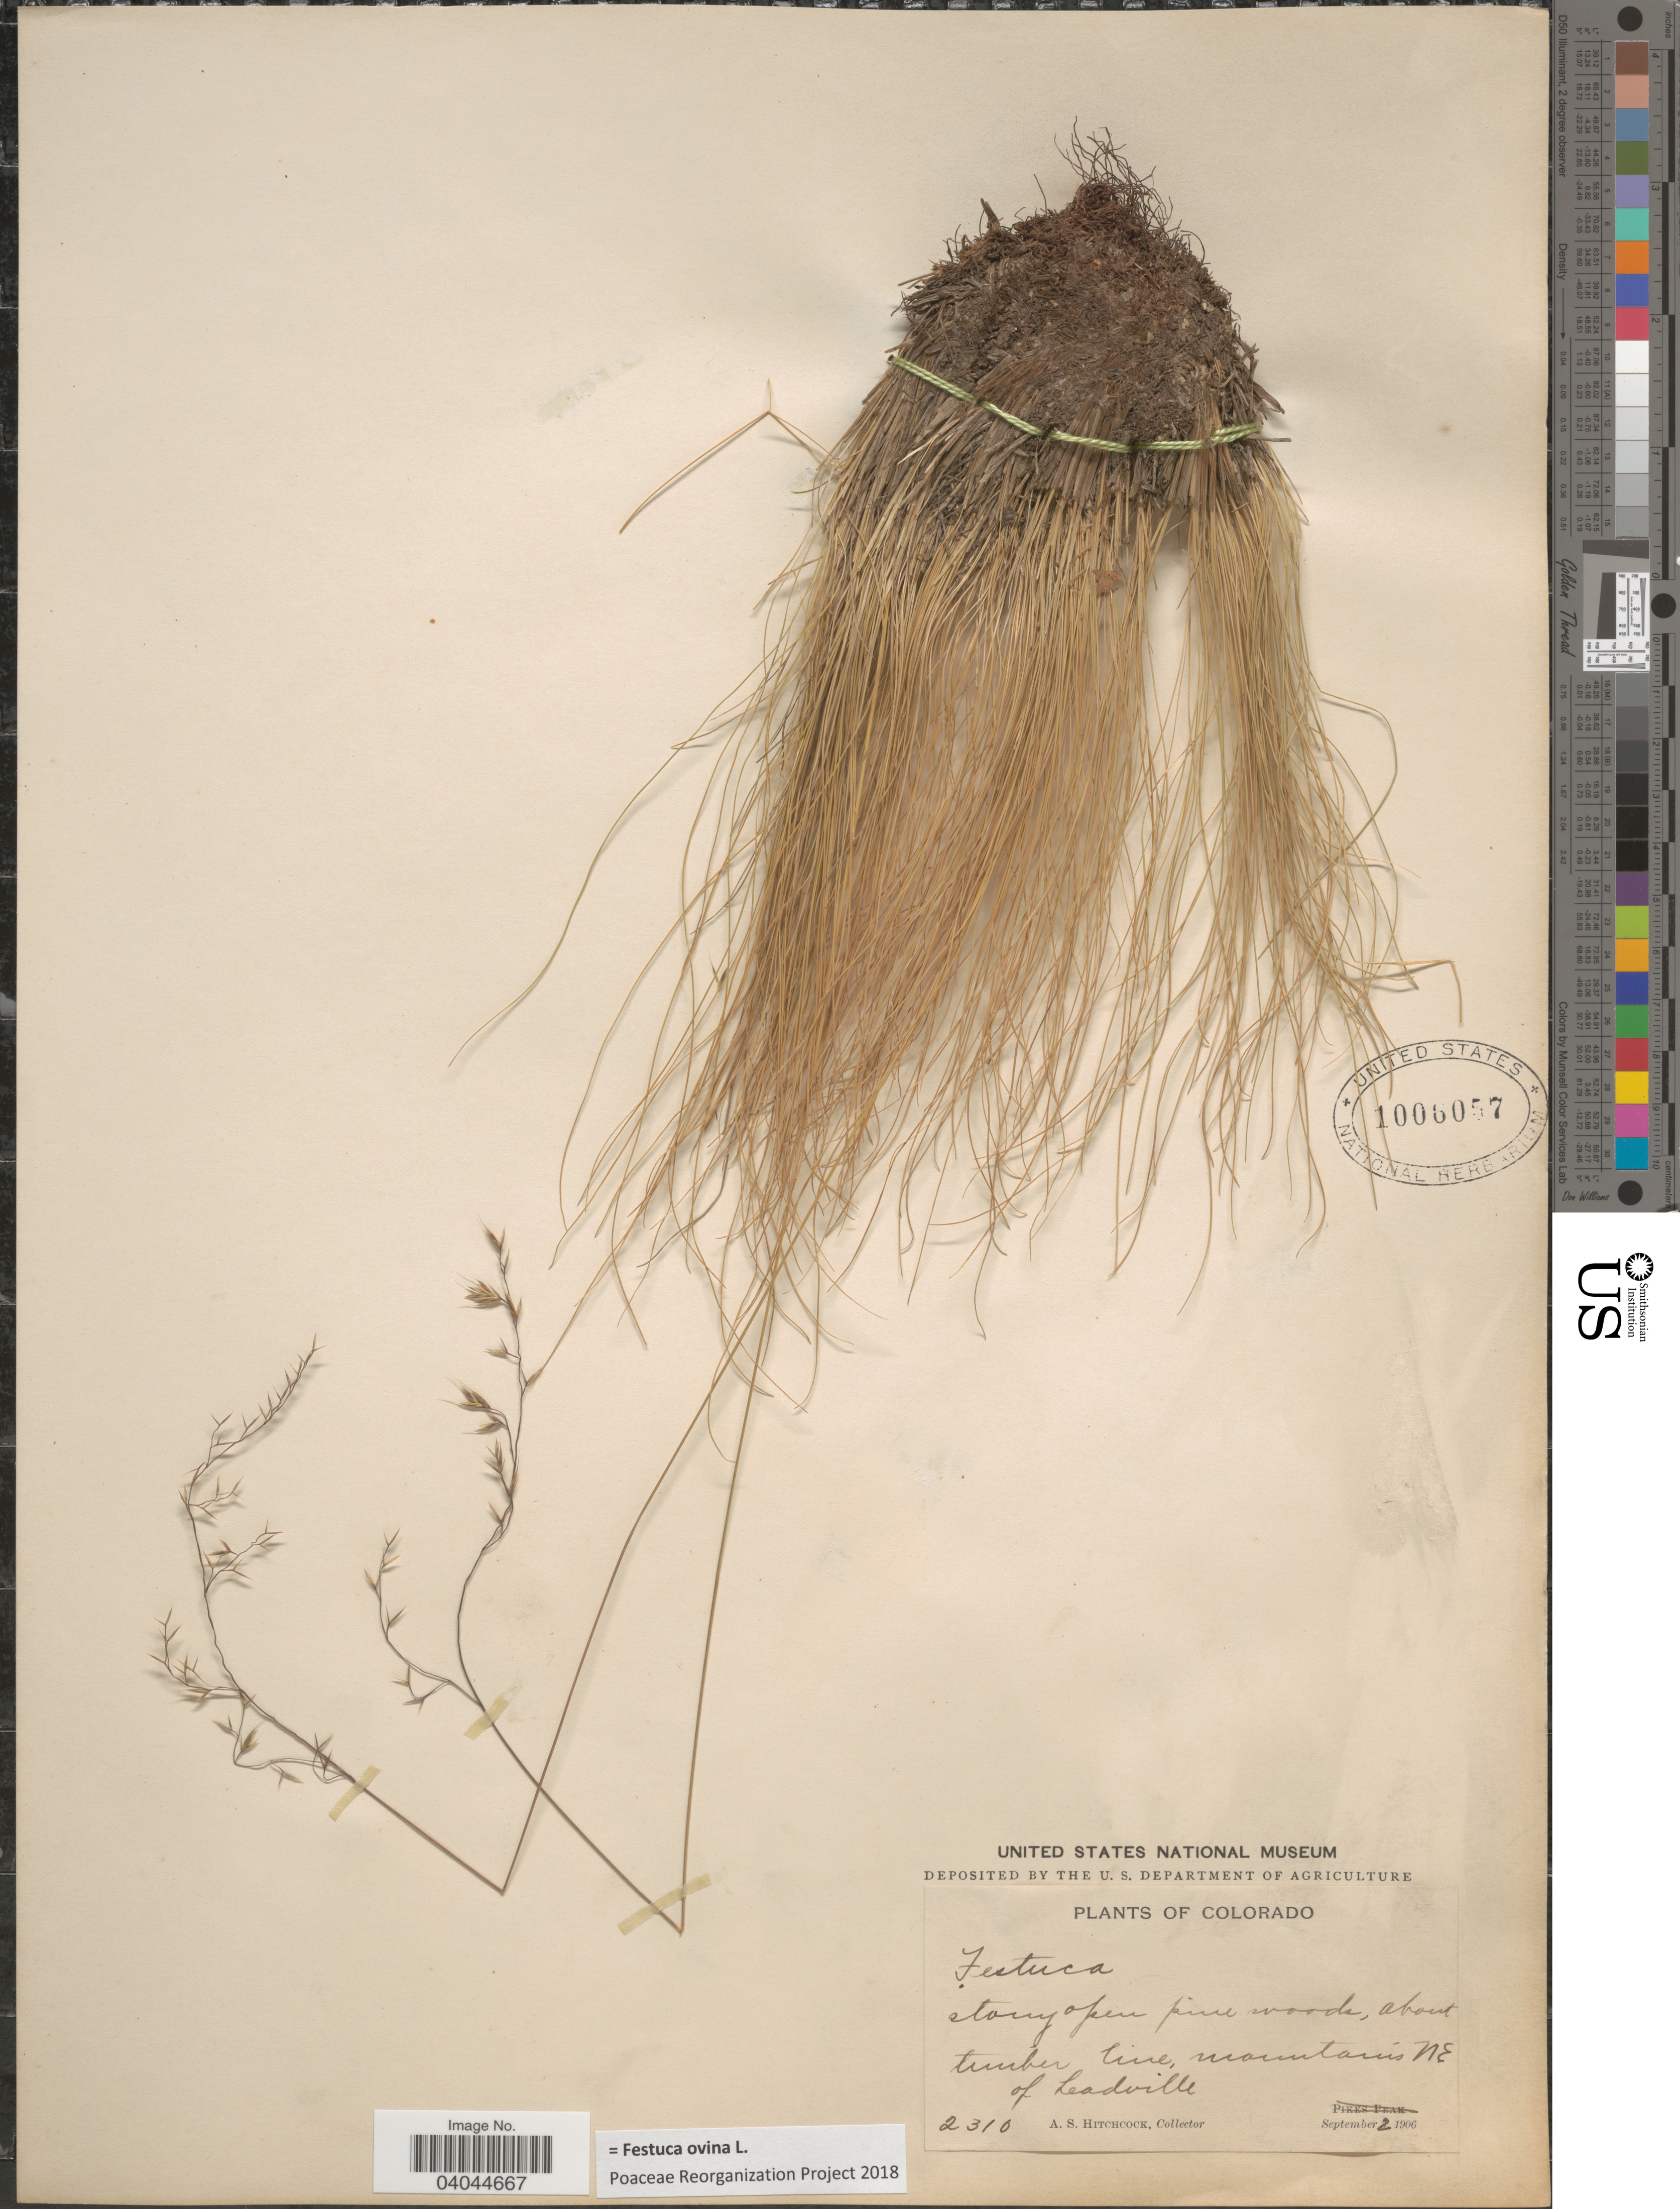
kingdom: Plantae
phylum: Tracheophyta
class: Liliopsida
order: Poales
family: Poaceae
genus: Festuca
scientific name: Festuca ovina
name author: L.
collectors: A. S. Hitchcock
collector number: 2310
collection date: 1906-09-02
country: United States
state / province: Colorado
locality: About timber line, mountains NE of Leadville.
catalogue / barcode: US 1006057